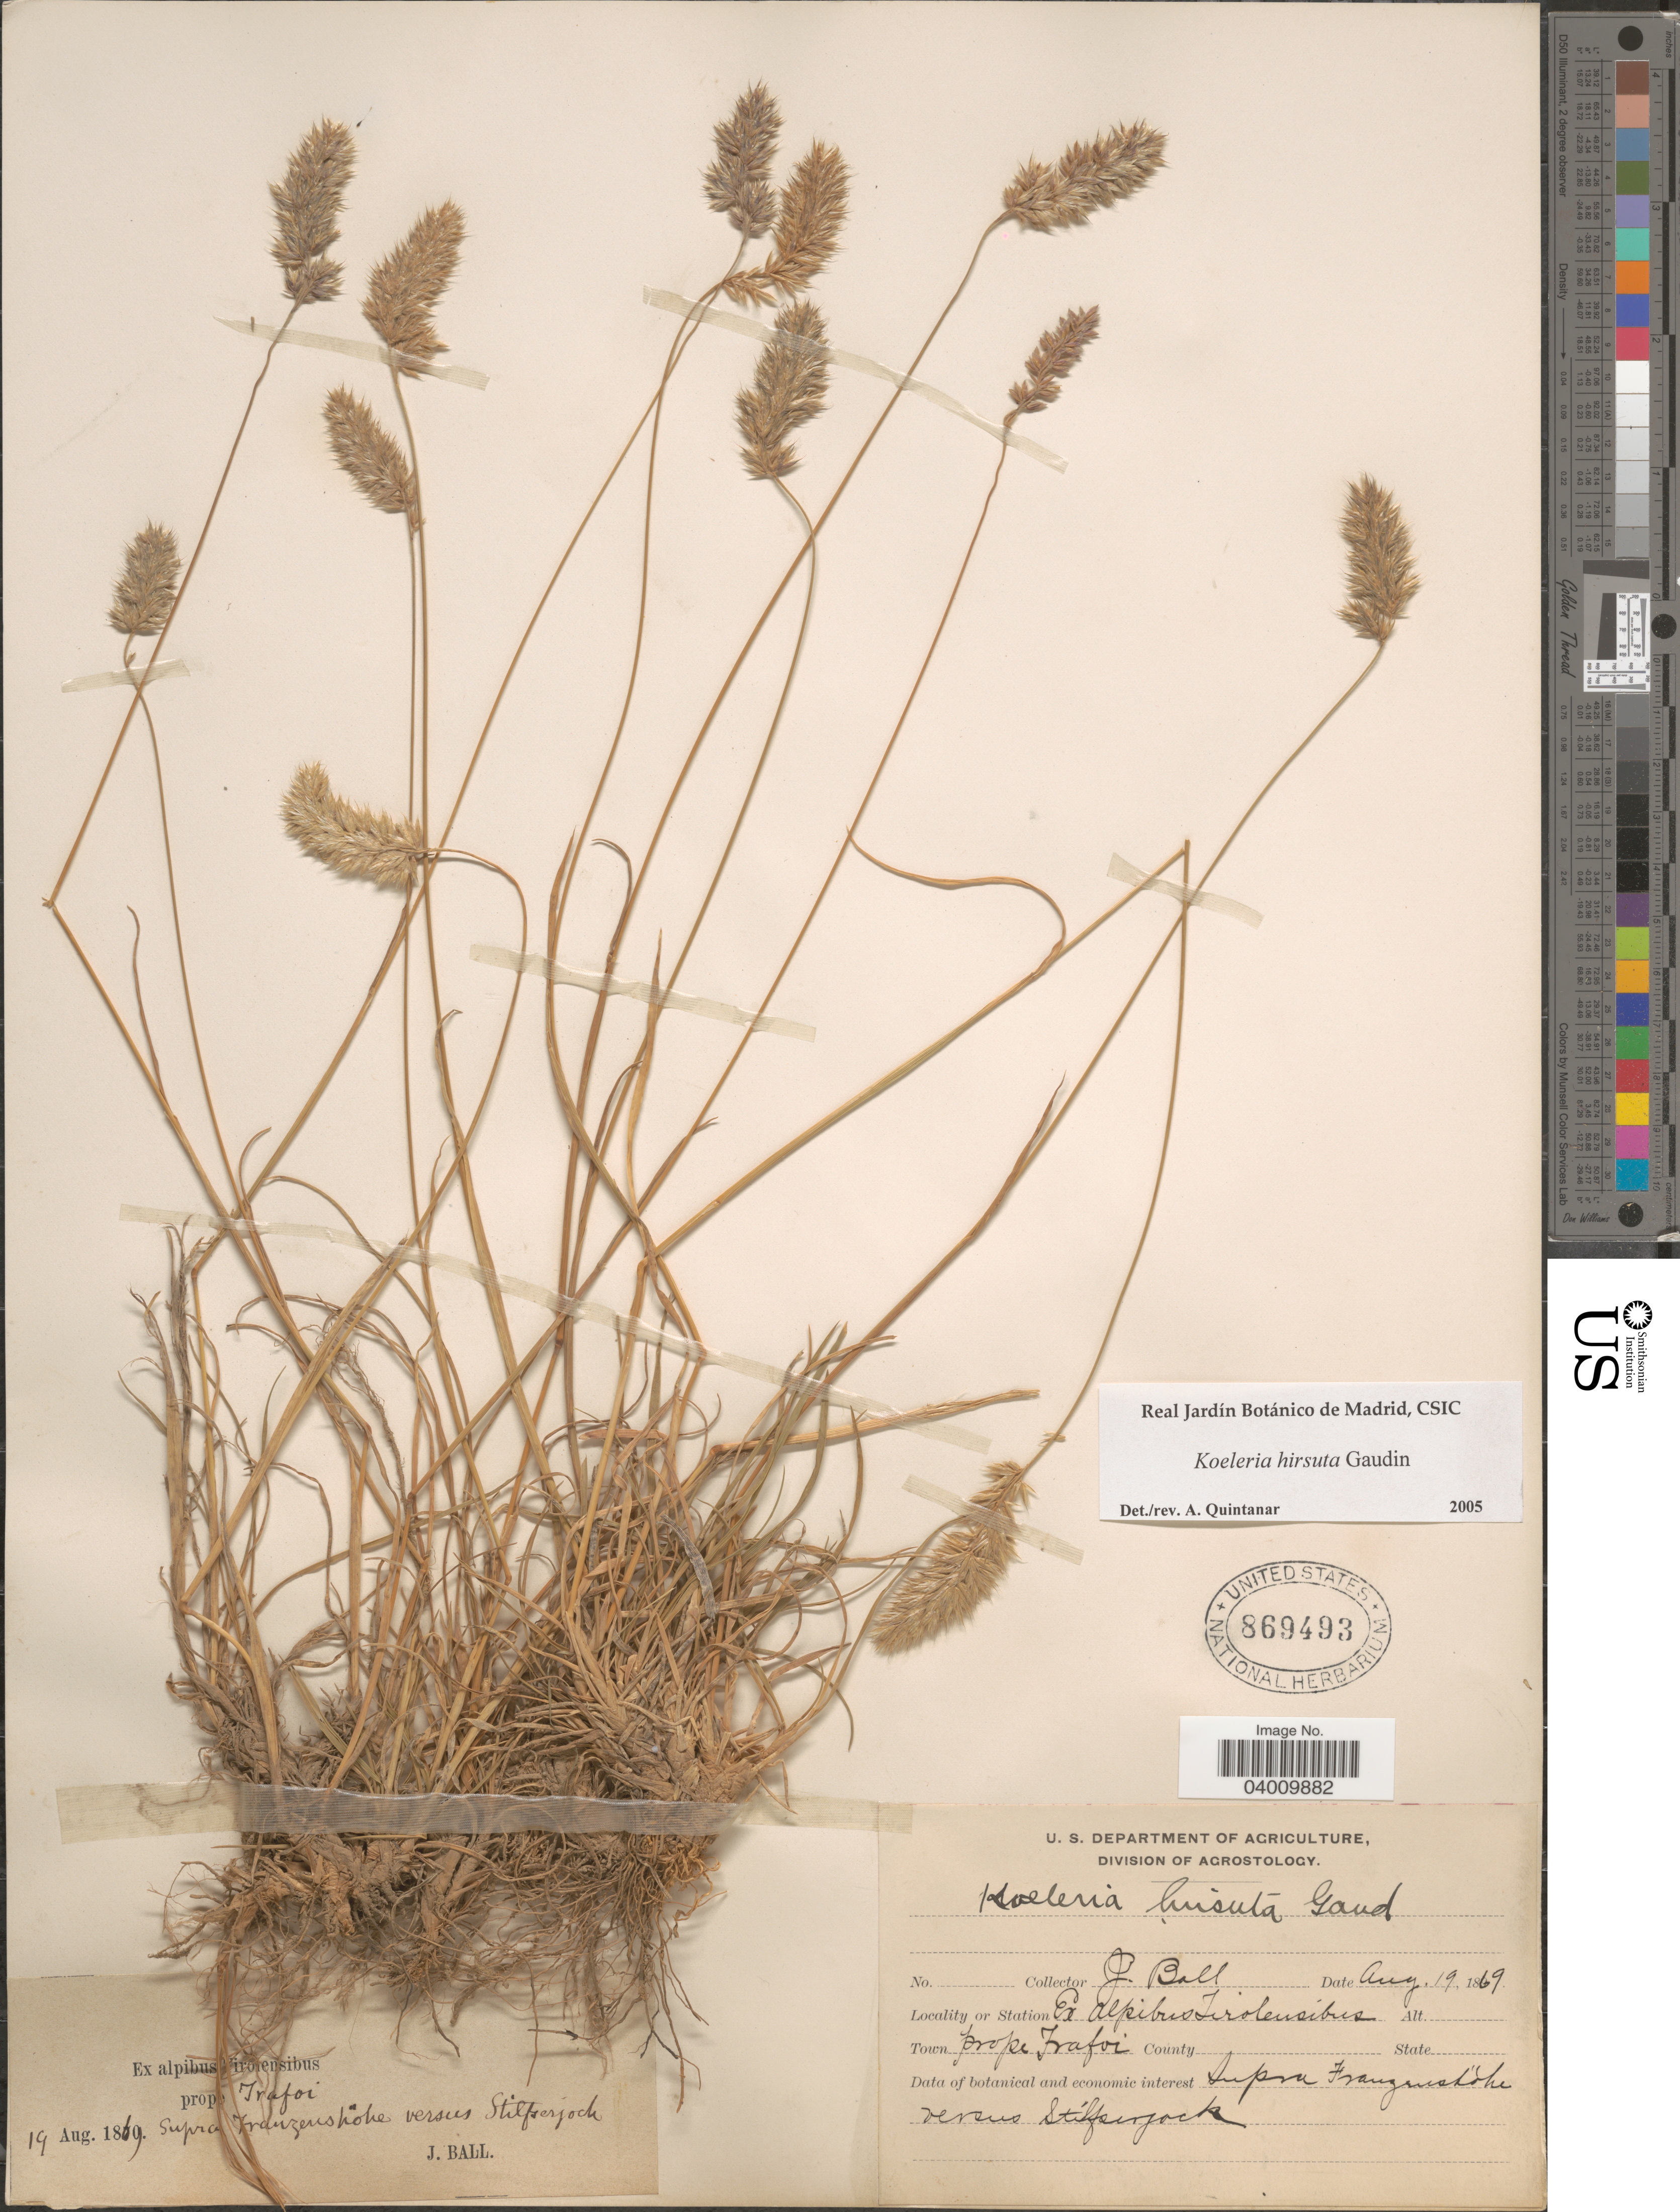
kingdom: Plantae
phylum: Tracheophyta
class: Liliopsida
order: Poales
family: Poaceae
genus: Koeleria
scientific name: Koeleria hirsuta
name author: Gaudin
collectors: J. Ball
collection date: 1869-08-19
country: Italy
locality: Station Ex Alpibus Tirolensibus. Town prope Trafoi. Supar Franzenshohe versus Stilfserjoch.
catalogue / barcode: US 869493